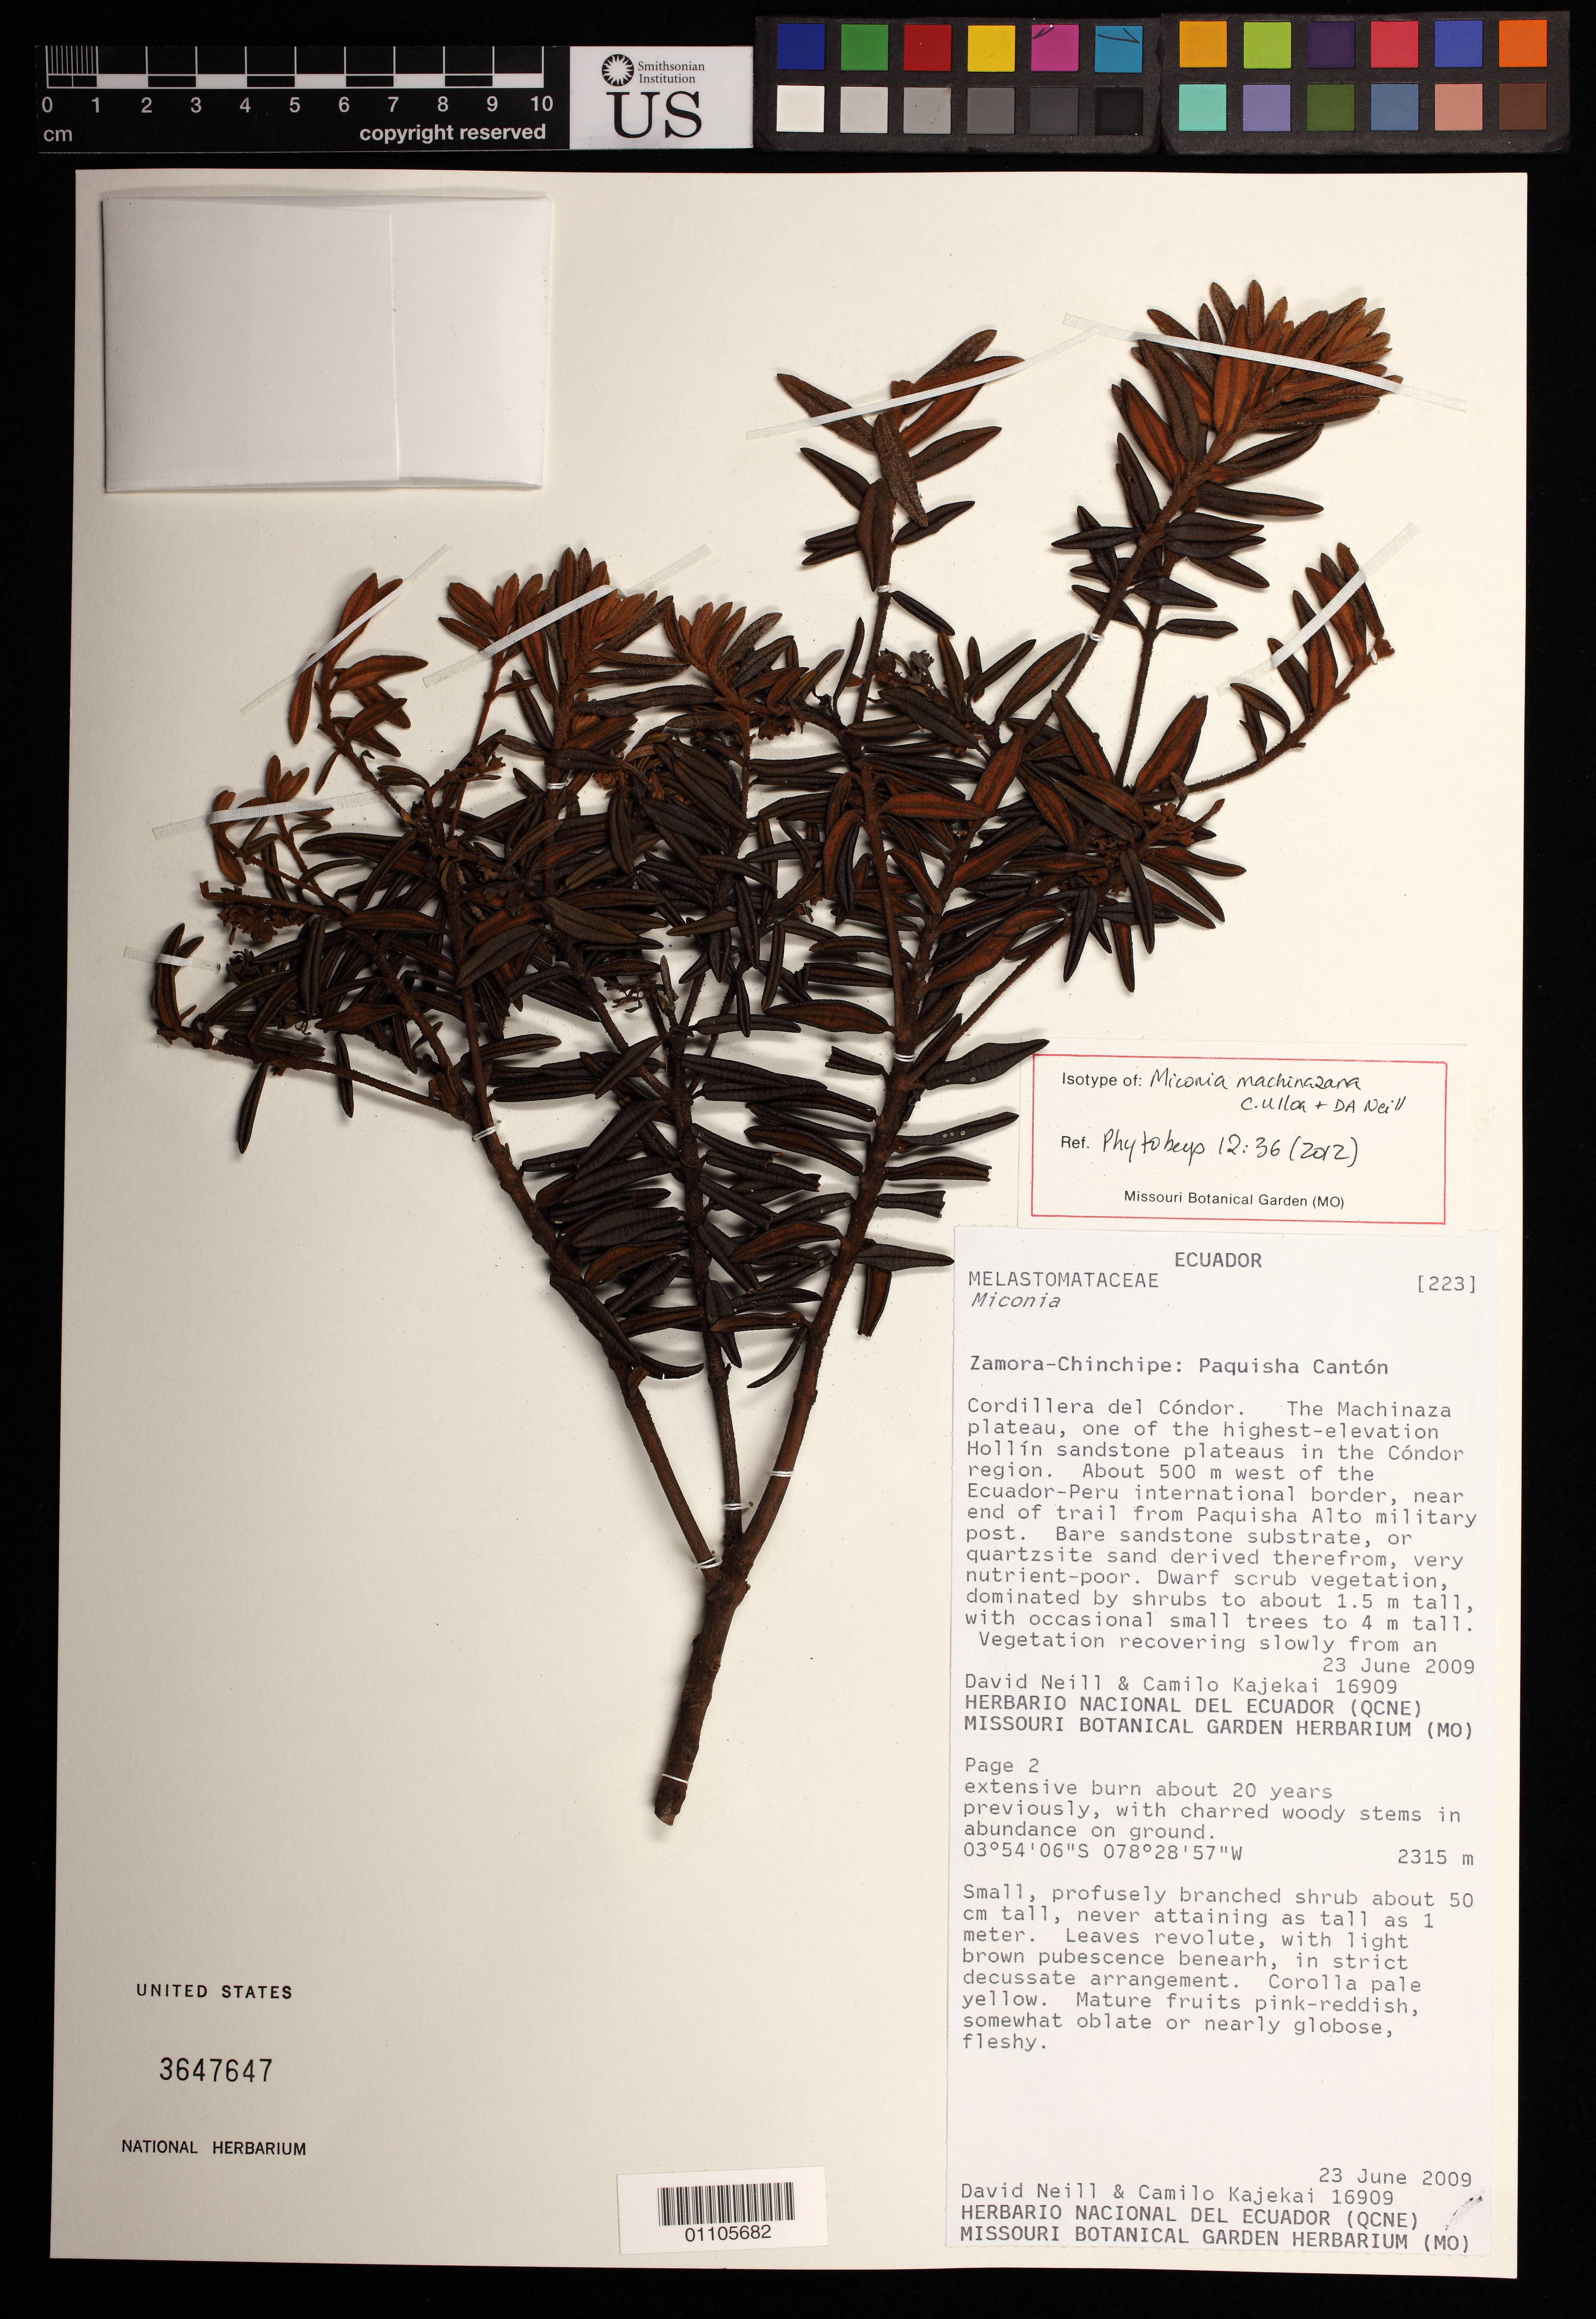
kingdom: Plantae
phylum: Tracheophyta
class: Magnoliopsida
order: Myrtales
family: Melastomataceae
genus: Miconia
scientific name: Miconia machinazana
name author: C. Ulloa & D.A. Neill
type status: Isotype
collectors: D. A. Neill & C. Kajekai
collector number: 16909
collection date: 2009-06-23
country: Ecuador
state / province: Zamora-Chinchipe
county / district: Paquisha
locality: Zamora-Chinchipe: Paquisha Cantón. Cordillera del Condor. The Machinaza plateau, about 500 m west of the Ecuador-Peru international border, near end of trail from Paquisha Alto military post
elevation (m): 2315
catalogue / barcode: US 3647647